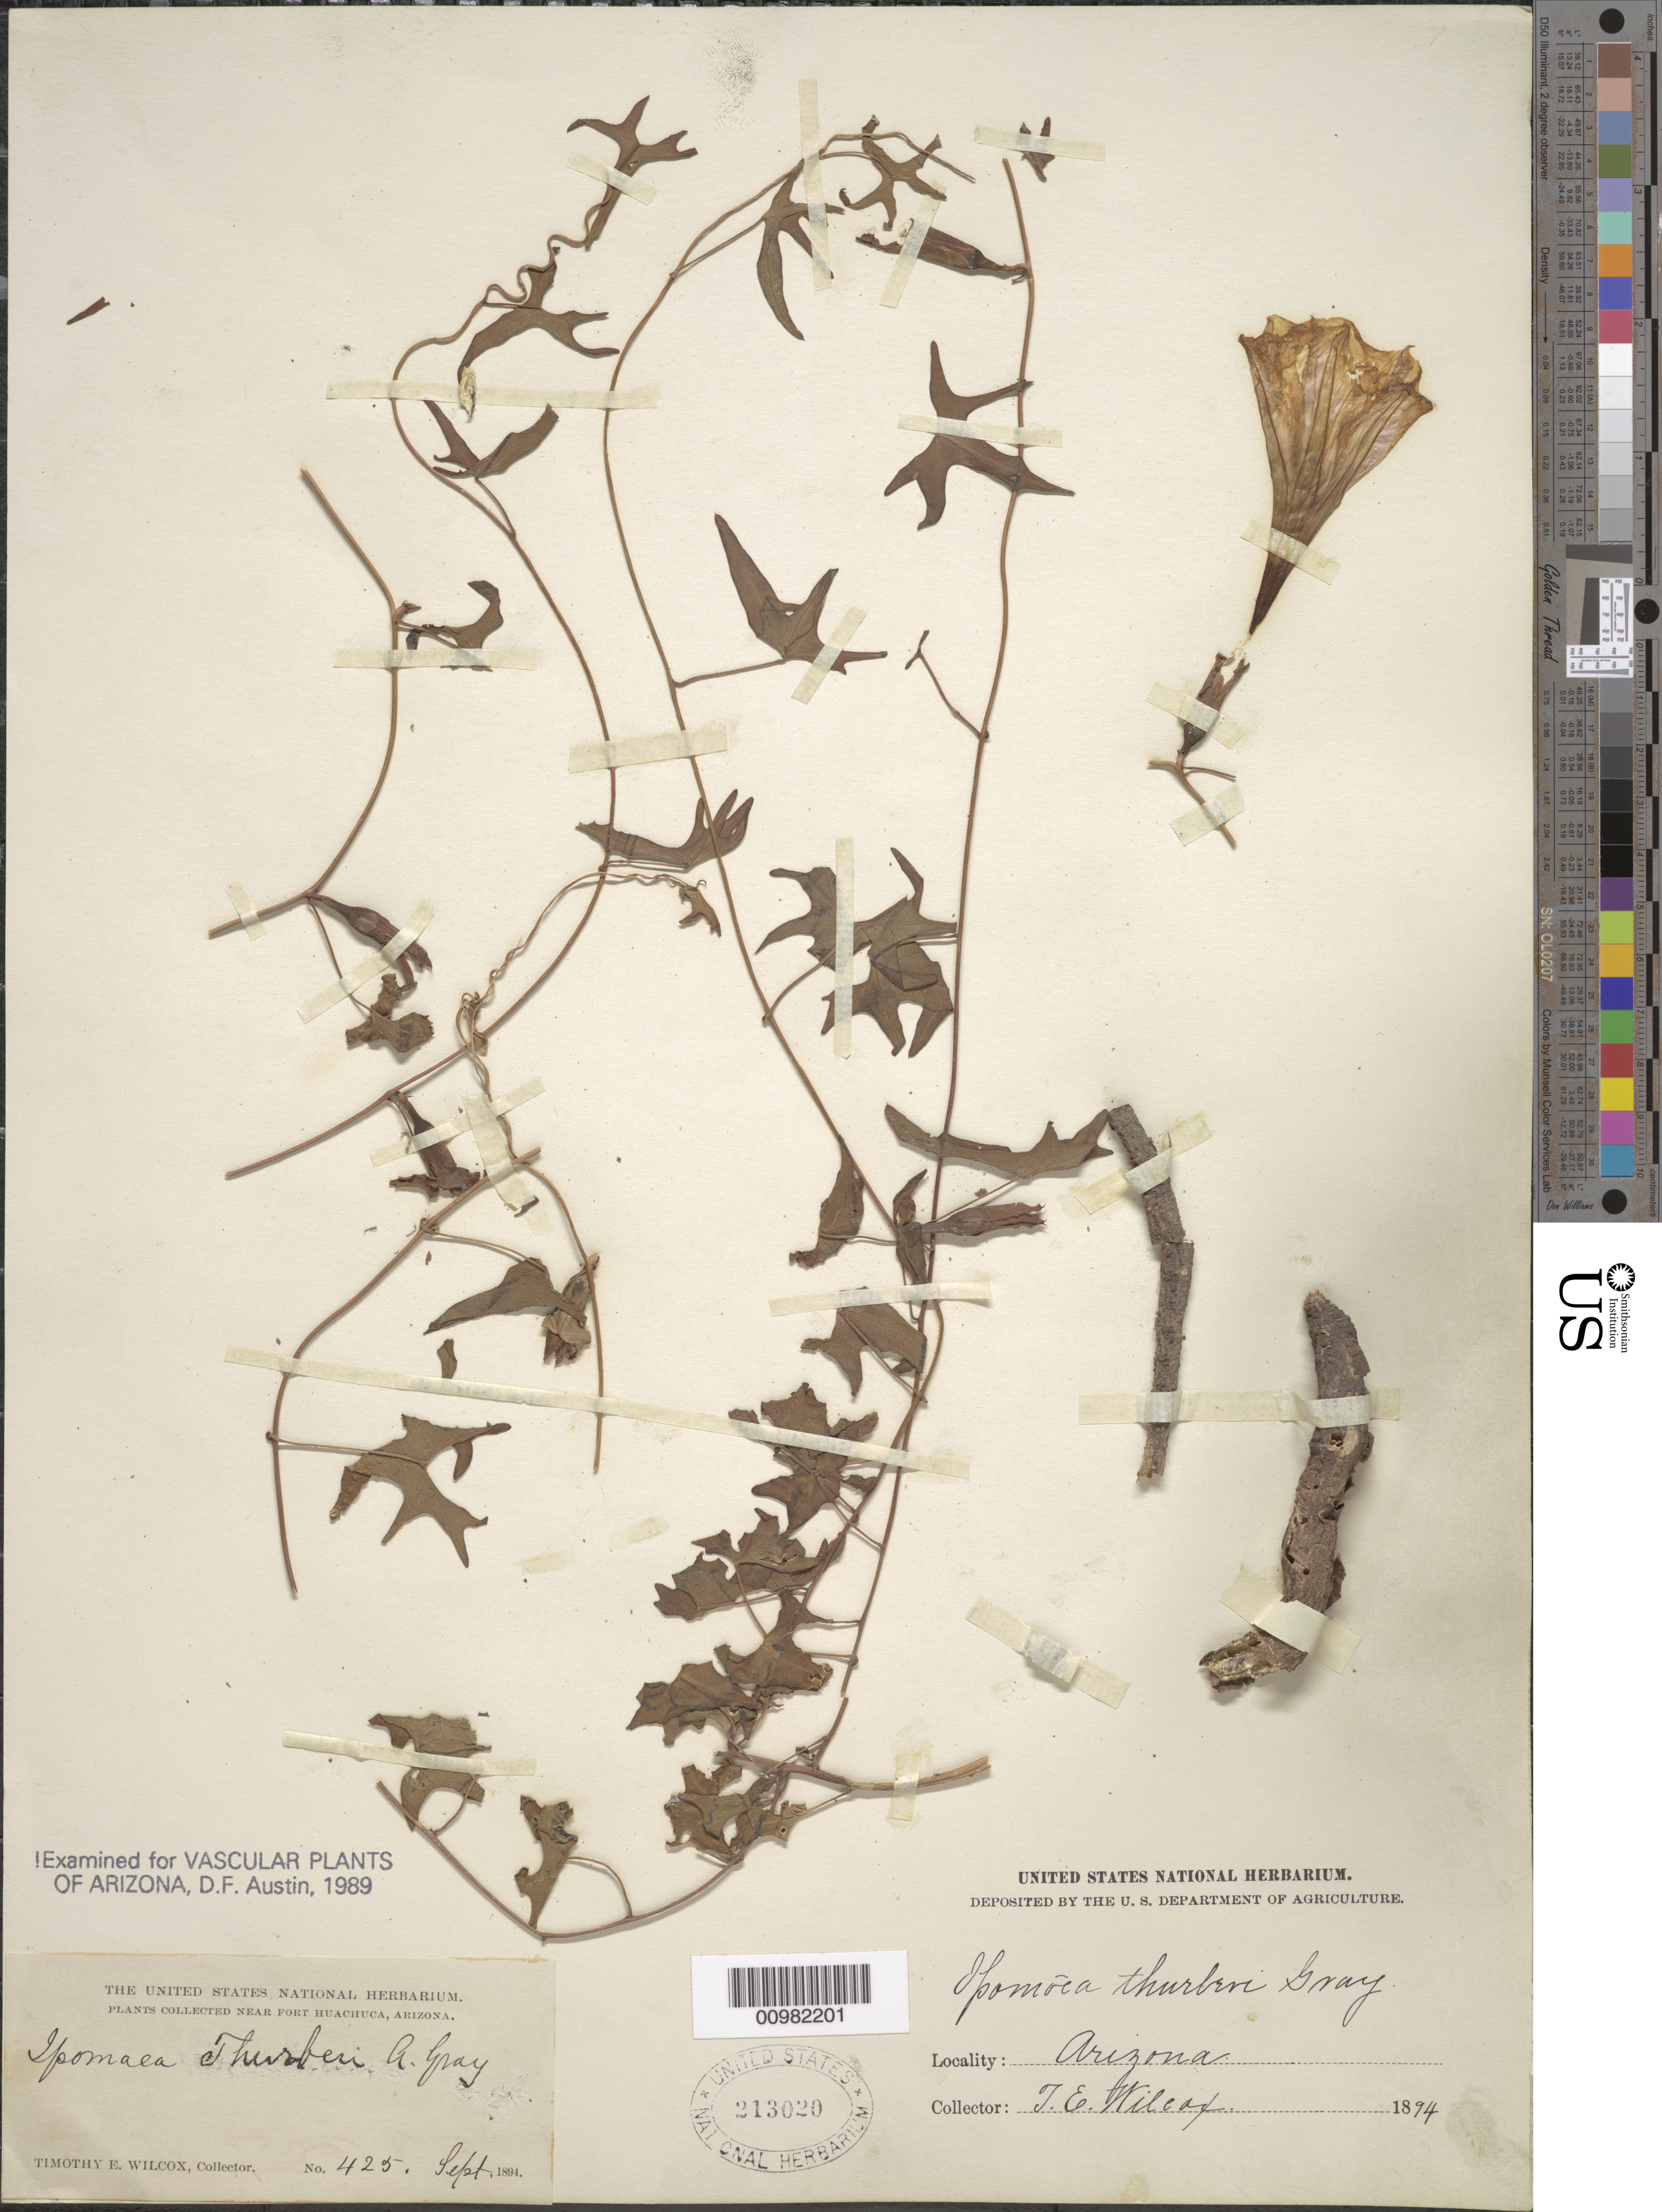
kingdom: Plantae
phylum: Tracheophyta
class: Magnoliopsida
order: Solanales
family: Convolvulaceae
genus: Ipomoea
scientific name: Ipomoea thurberi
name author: A. Gray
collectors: T. E. Wilcox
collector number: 425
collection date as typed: Sep 1894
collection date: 1894-09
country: United States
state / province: Arizona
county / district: Cochise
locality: Near Fort Huachuca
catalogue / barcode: US 231020